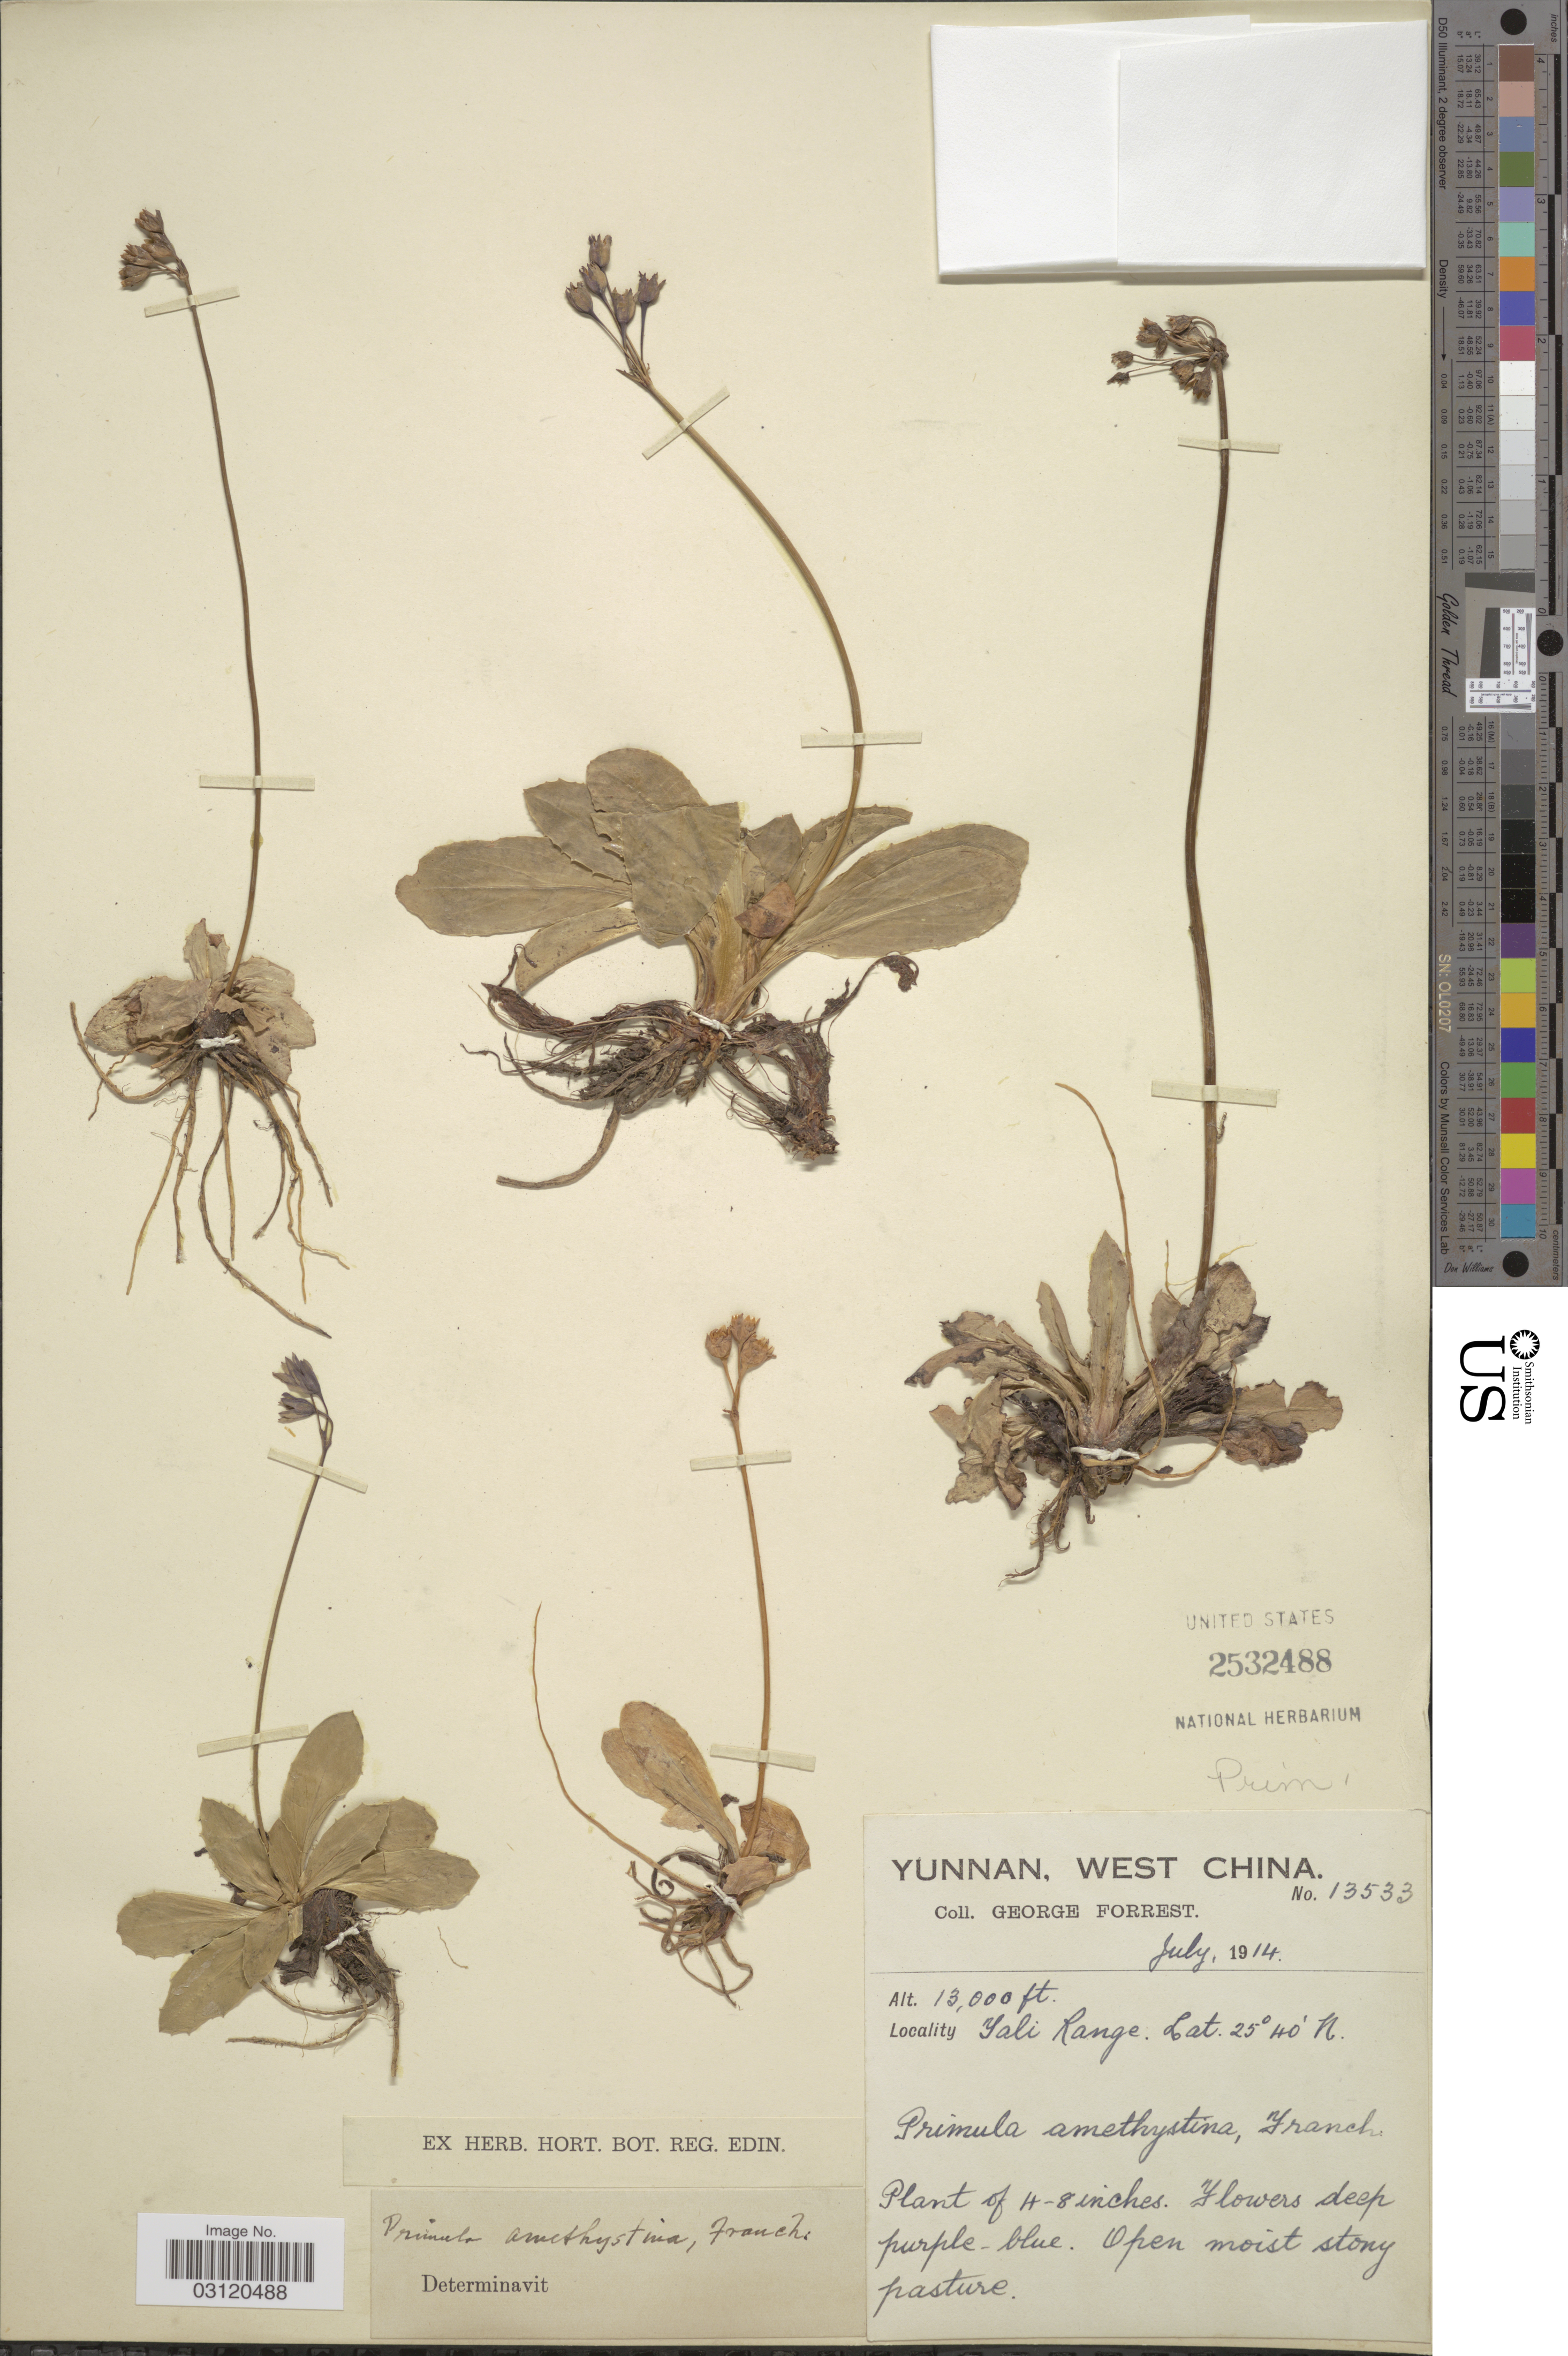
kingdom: Plantae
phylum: Tracheophyta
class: Magnoliopsida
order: Ericales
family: Primulaceae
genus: Primula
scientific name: Primula amethystina subsp. amethystina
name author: Franch.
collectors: G. Forrest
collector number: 13533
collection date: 1914-07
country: China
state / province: Yunnan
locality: West China. Yali Range.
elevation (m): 3962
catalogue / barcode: US 2532488